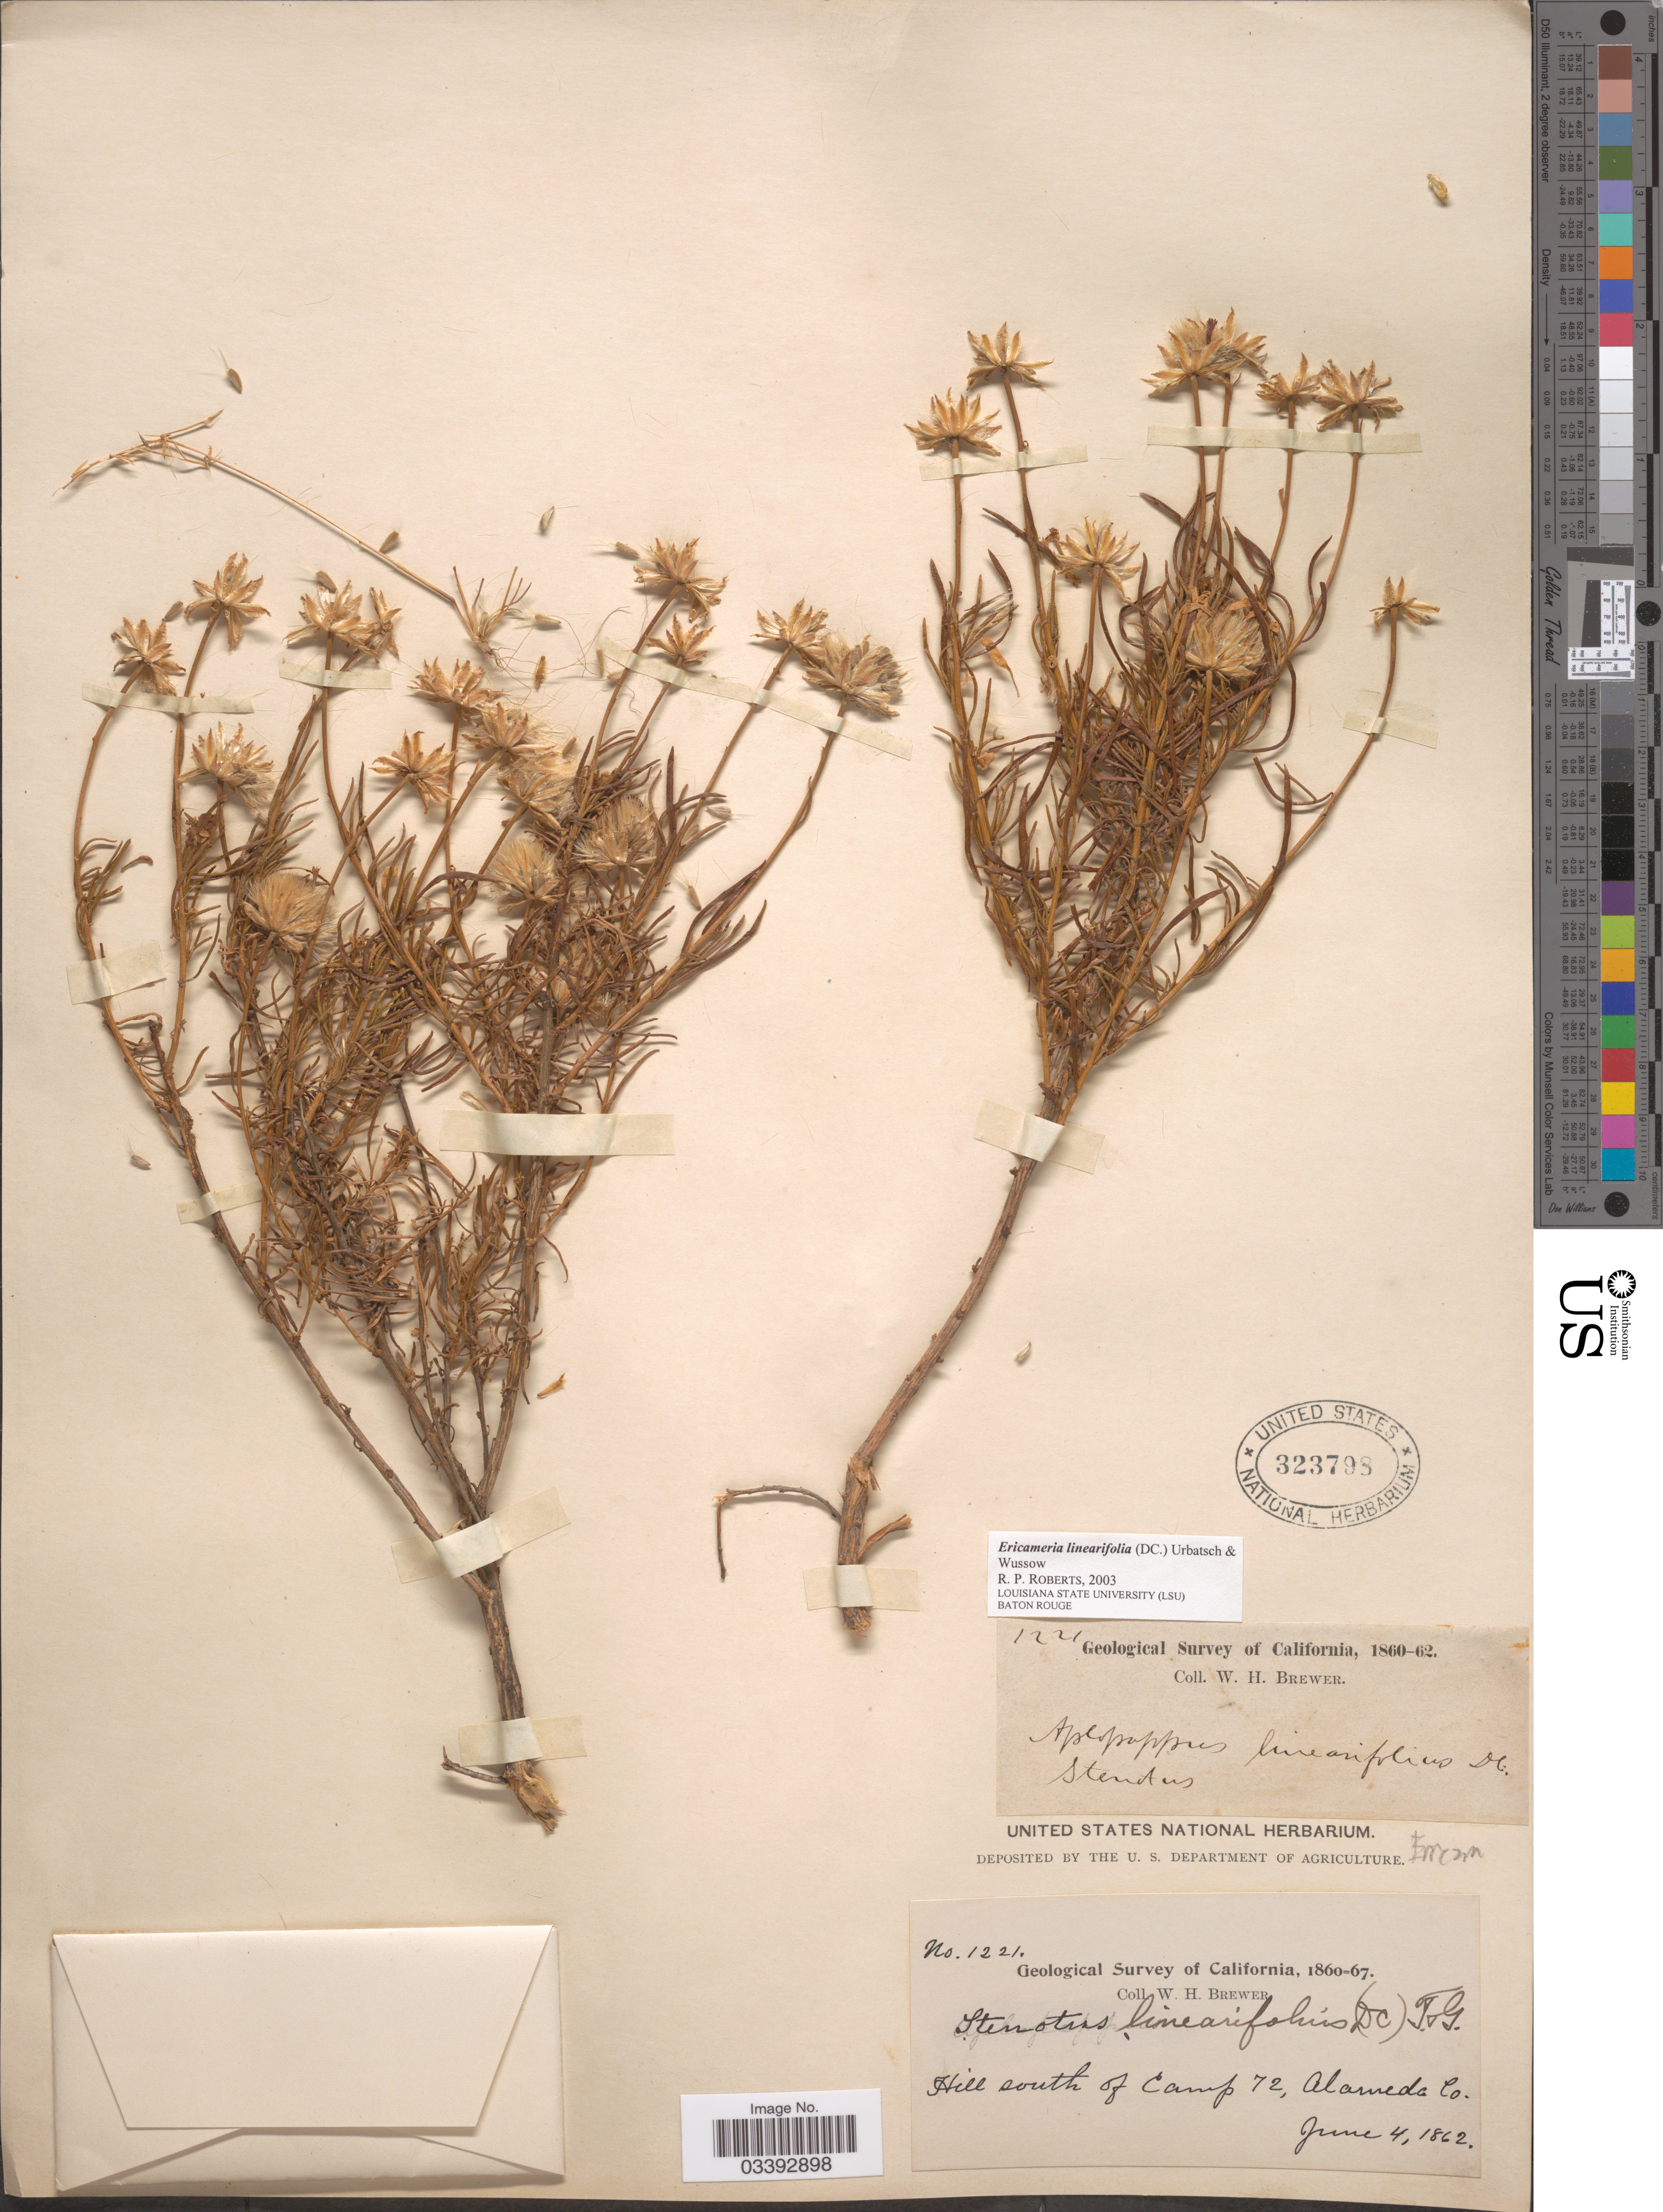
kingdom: Plantae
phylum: Tracheophyta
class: Magnoliopsida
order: Asterales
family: Asteraceae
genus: Ericameria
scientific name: Ericameria linearifolia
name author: (DC.) Urbatsch & Wussow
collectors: W. H. Brewer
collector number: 1221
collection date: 1862-06-04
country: United States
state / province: California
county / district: Alameda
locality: Hill south of Camp 72, Alameda Co.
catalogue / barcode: US 323798